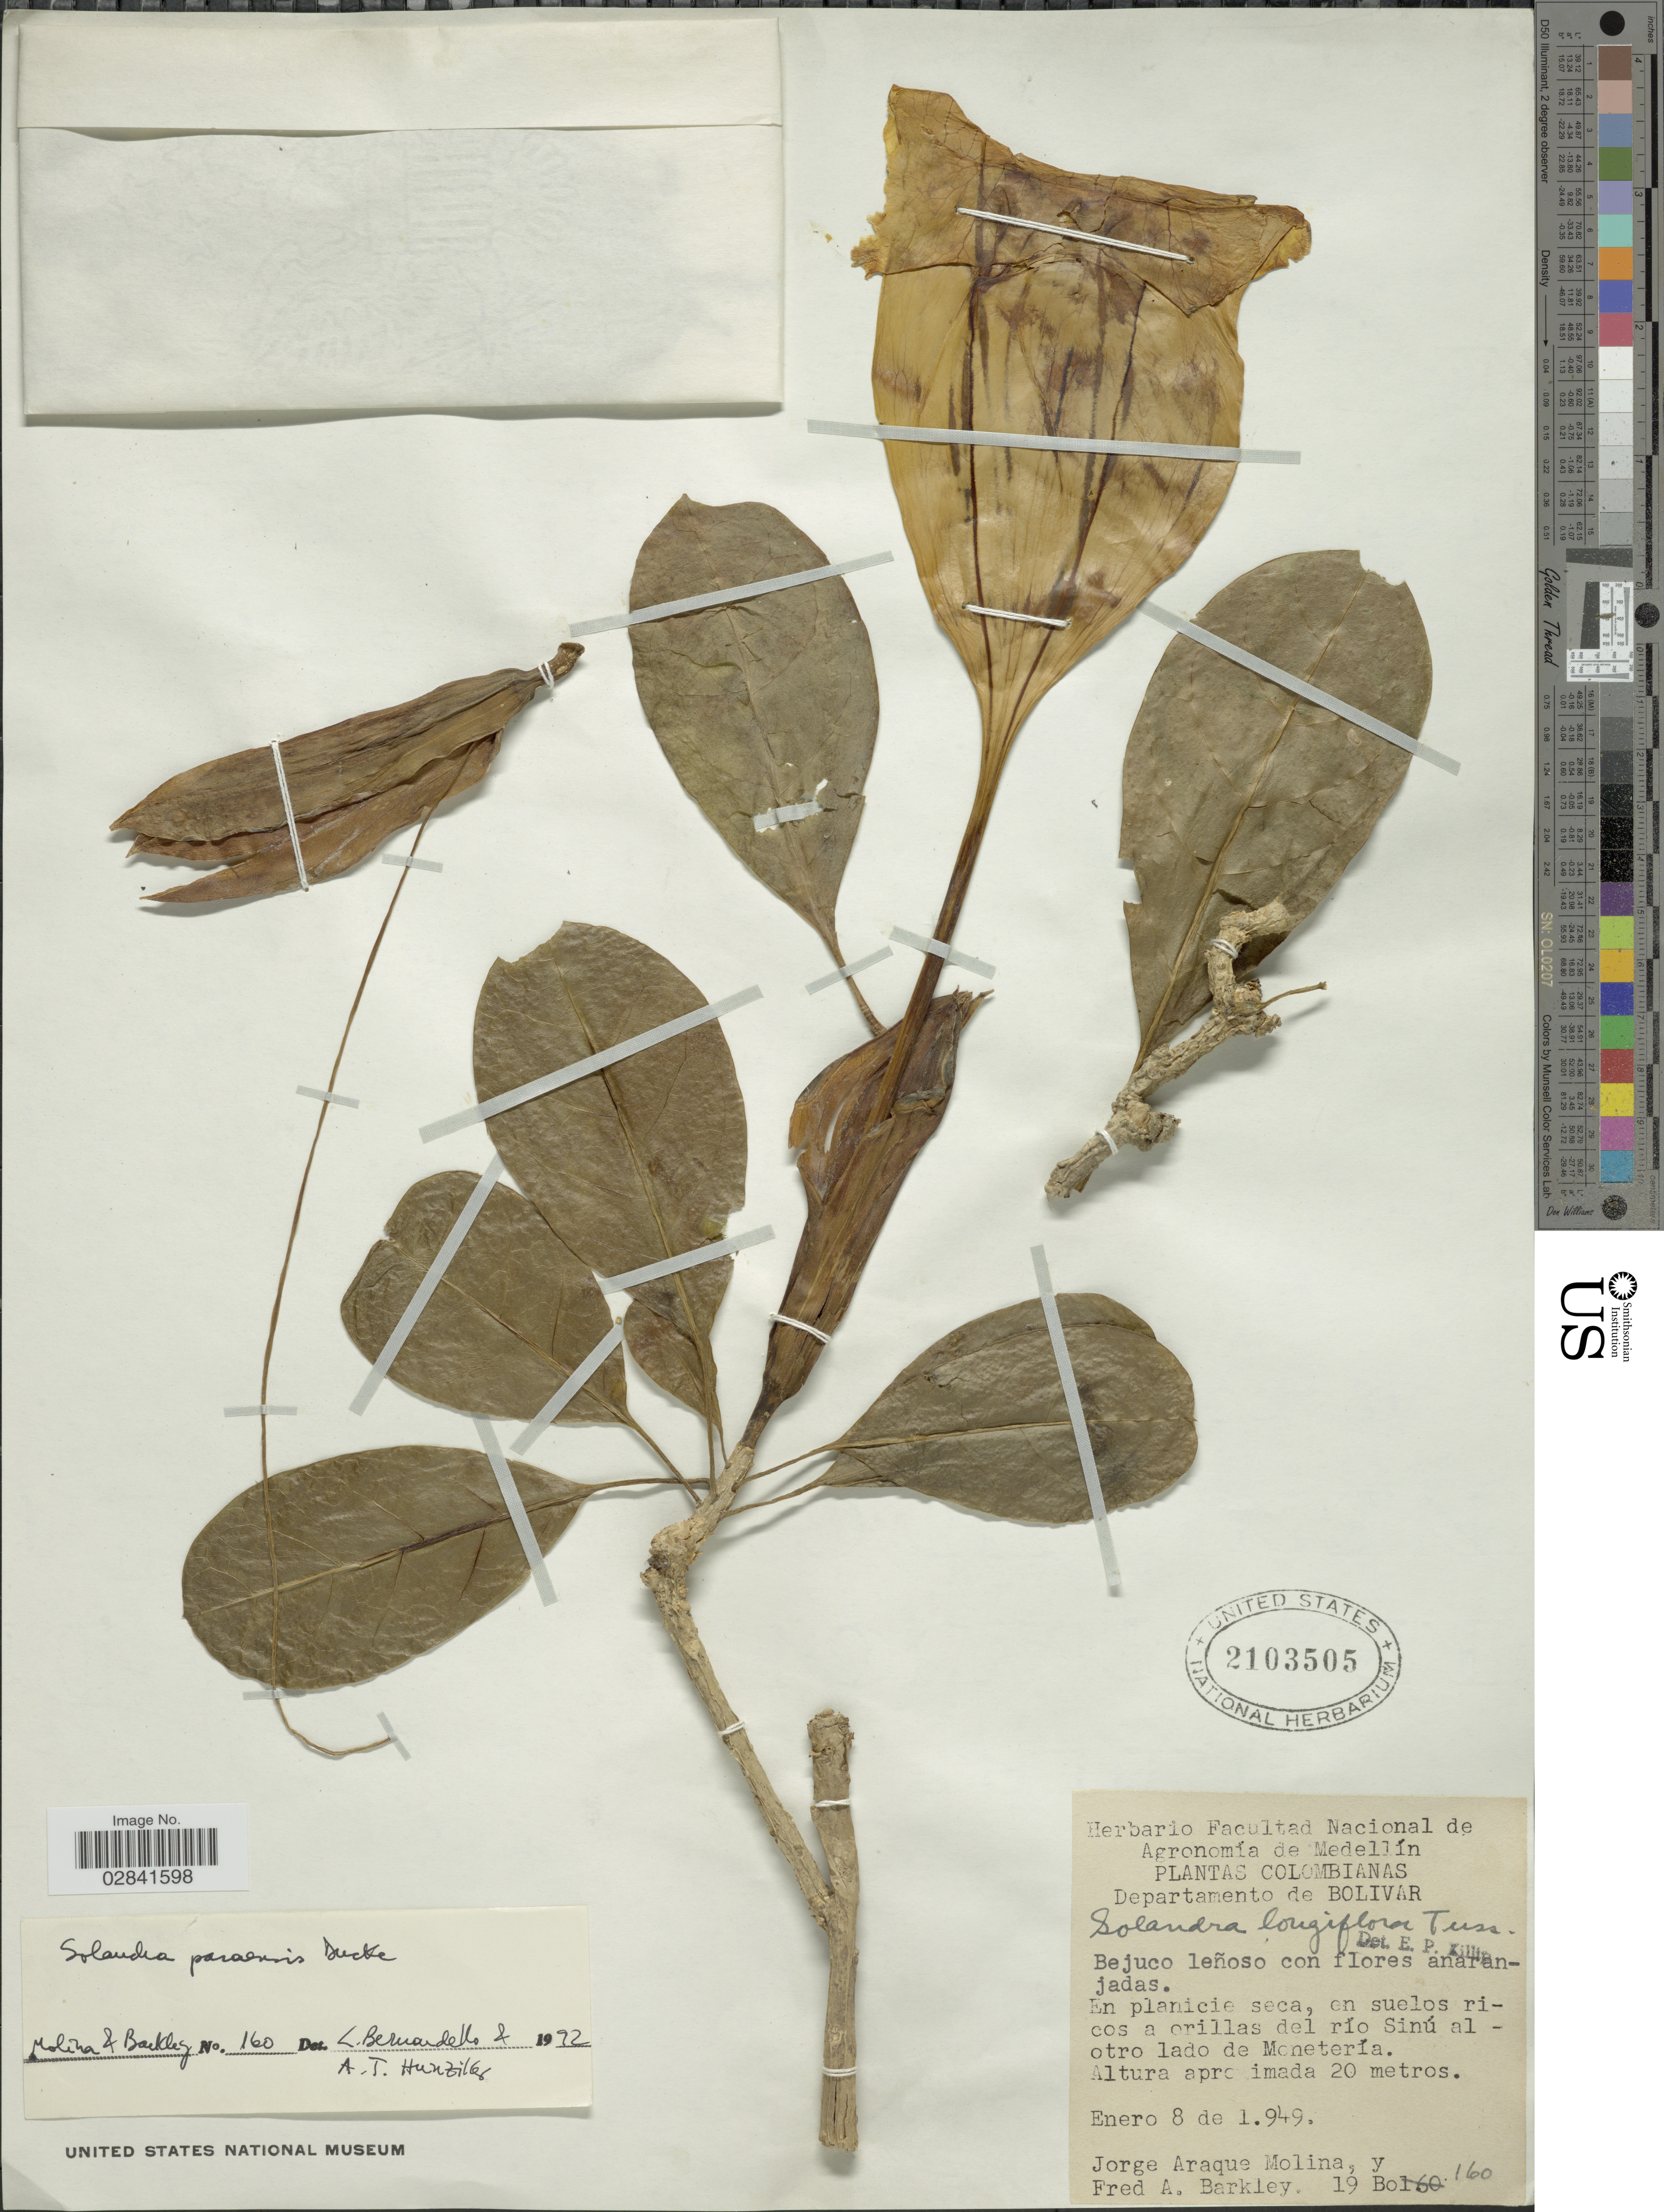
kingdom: Plantae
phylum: Tracheophyta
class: Magnoliopsida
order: Solanales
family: Solanaceae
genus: Solandra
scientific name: Solandra paraensis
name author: Huber ex Ducke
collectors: J. A. Molina & F. A. Barkley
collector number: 19Bo160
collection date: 1949-01-08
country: Colombia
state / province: Bolívar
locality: Departamento de Bolivar. En planicie seca, en suelos ricos a orillas del río Sinú alotro lado de Monetería.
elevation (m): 20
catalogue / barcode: US 2103505